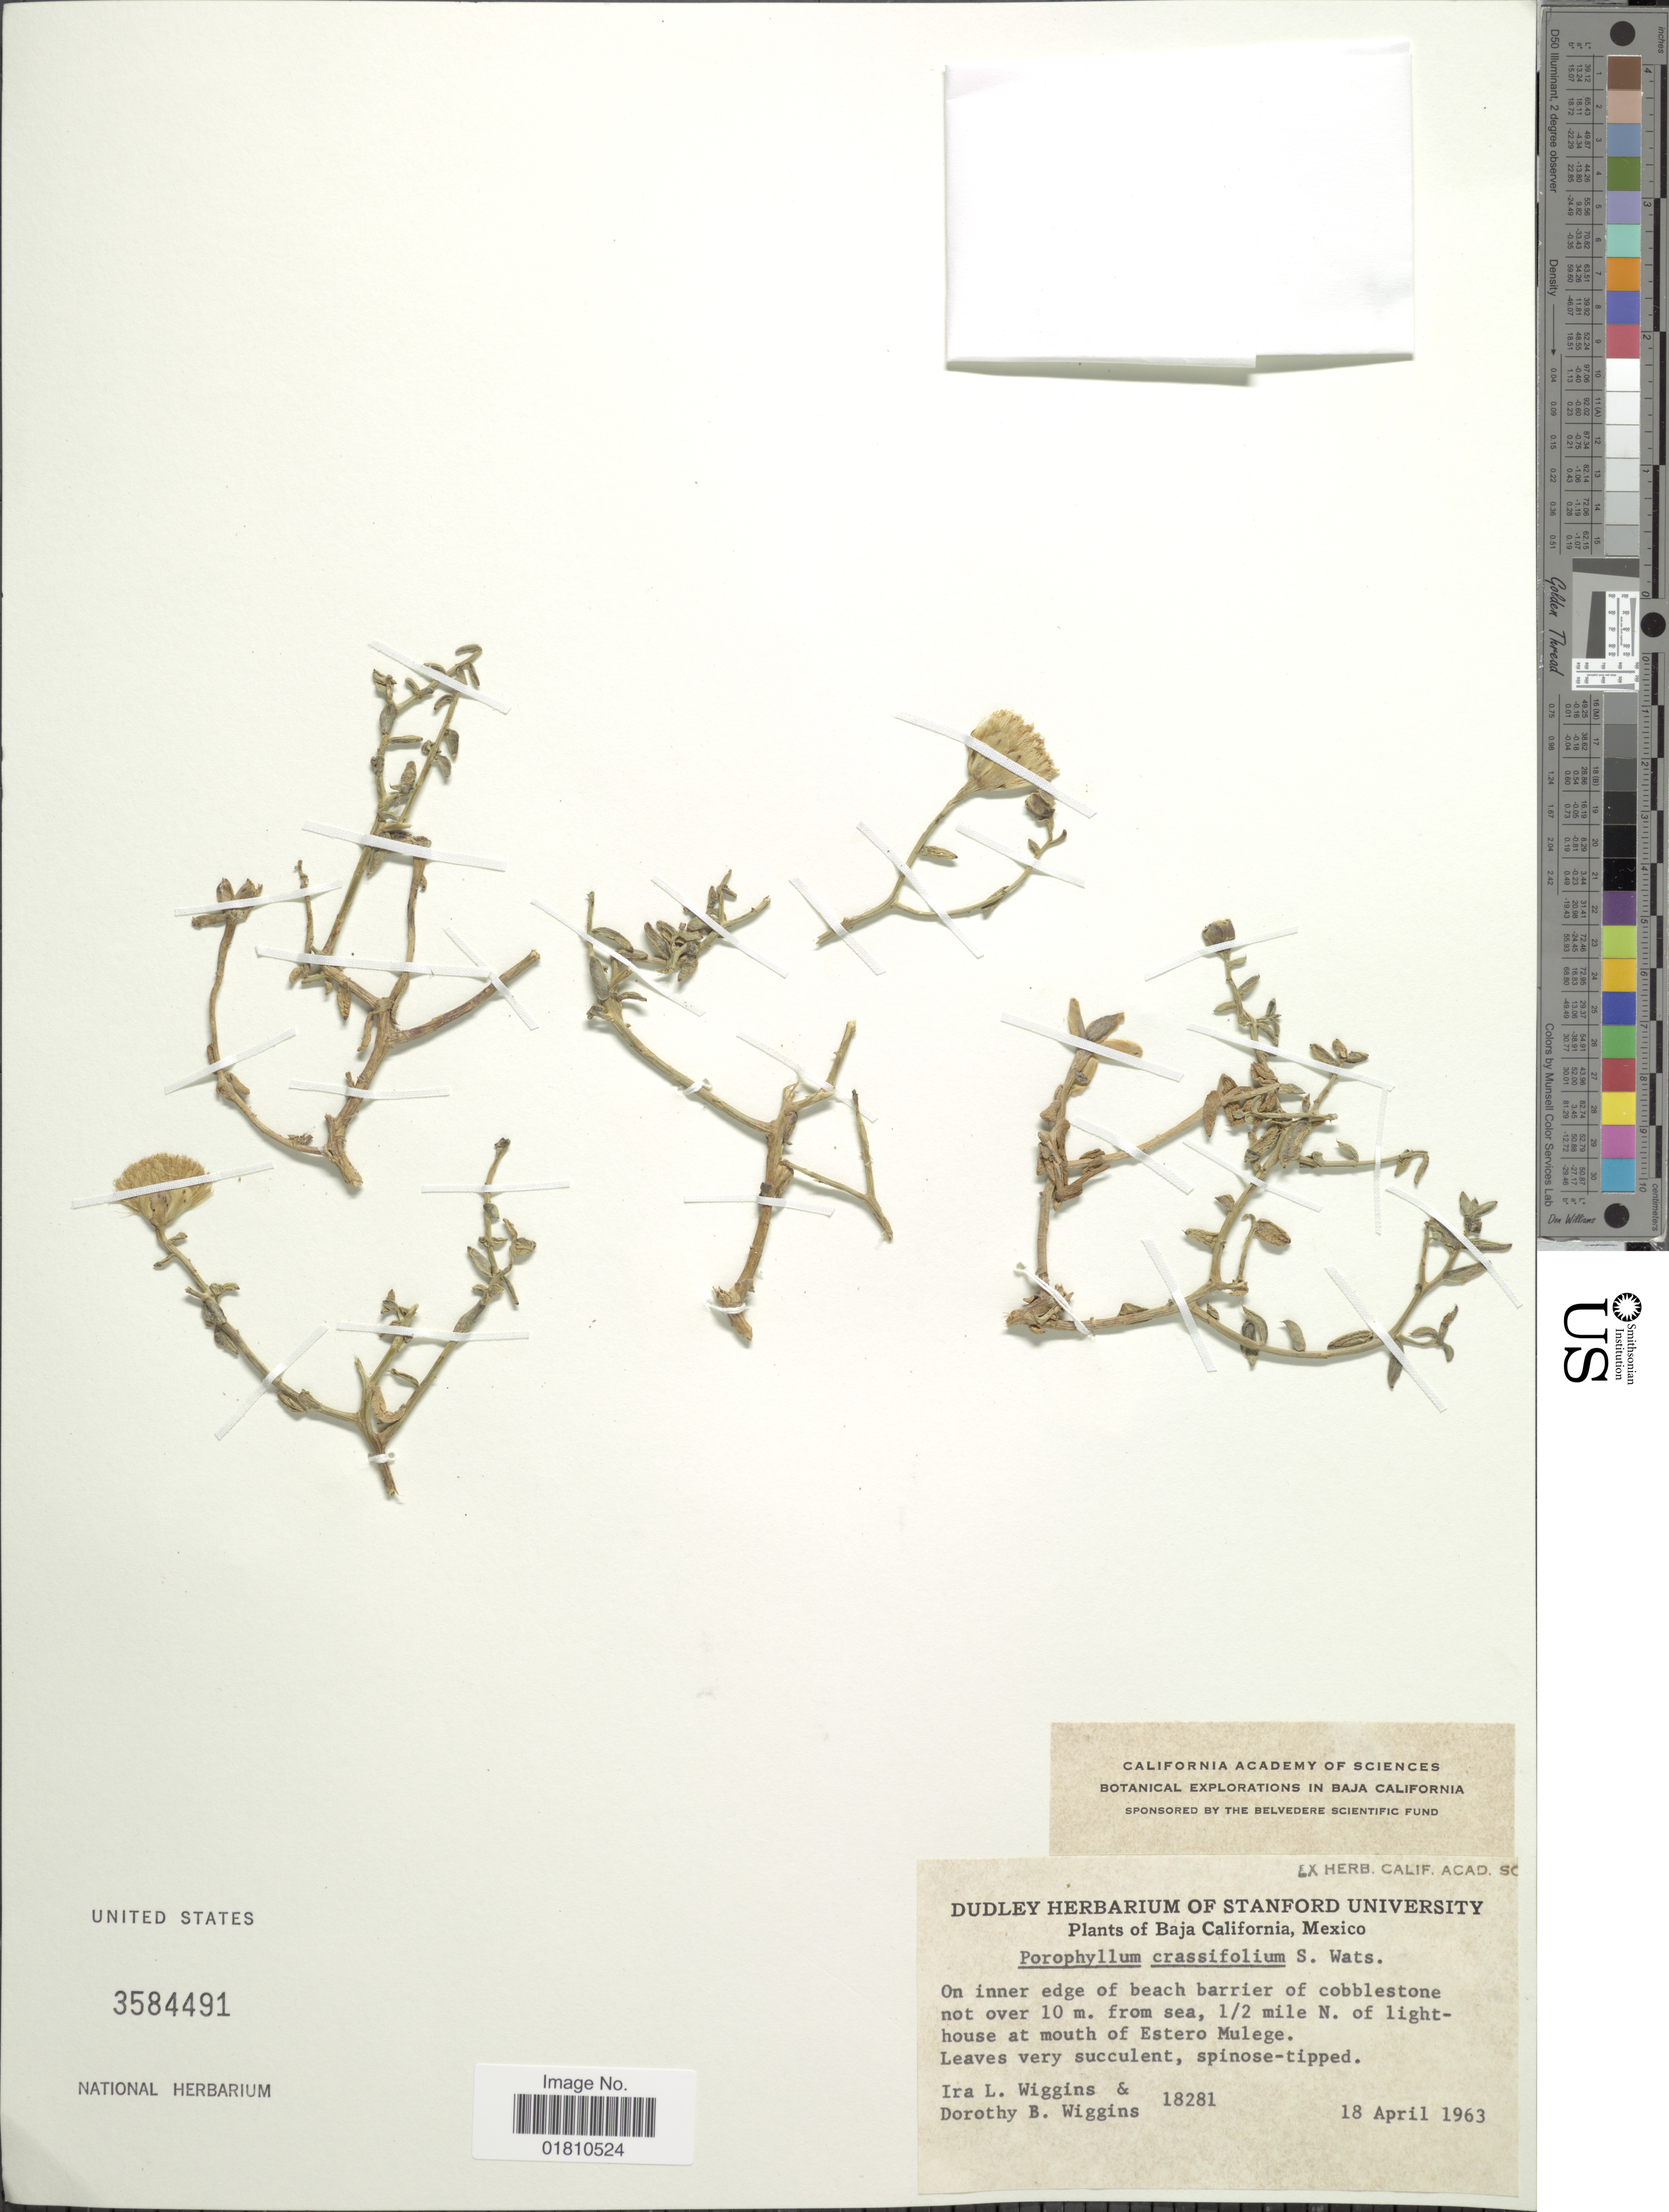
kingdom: Plantae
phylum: Tracheophyta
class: Magnoliopsida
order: Asterales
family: Asteraceae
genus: Bajacalia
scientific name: Bajacalia crassifolia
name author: (S. Watson) Loockerman et al.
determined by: Anzuinelli, M.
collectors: I. L. Wiggins & D. B. Wiggins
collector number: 18281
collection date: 1963-04-18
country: Mexico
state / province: Baja California Sur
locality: On innder edge of beach barrier of cobblestone, not over 10 m. from sea, 1/2 mile N. of lighthouse at mouth of Estero Mulege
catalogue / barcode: US 3584491